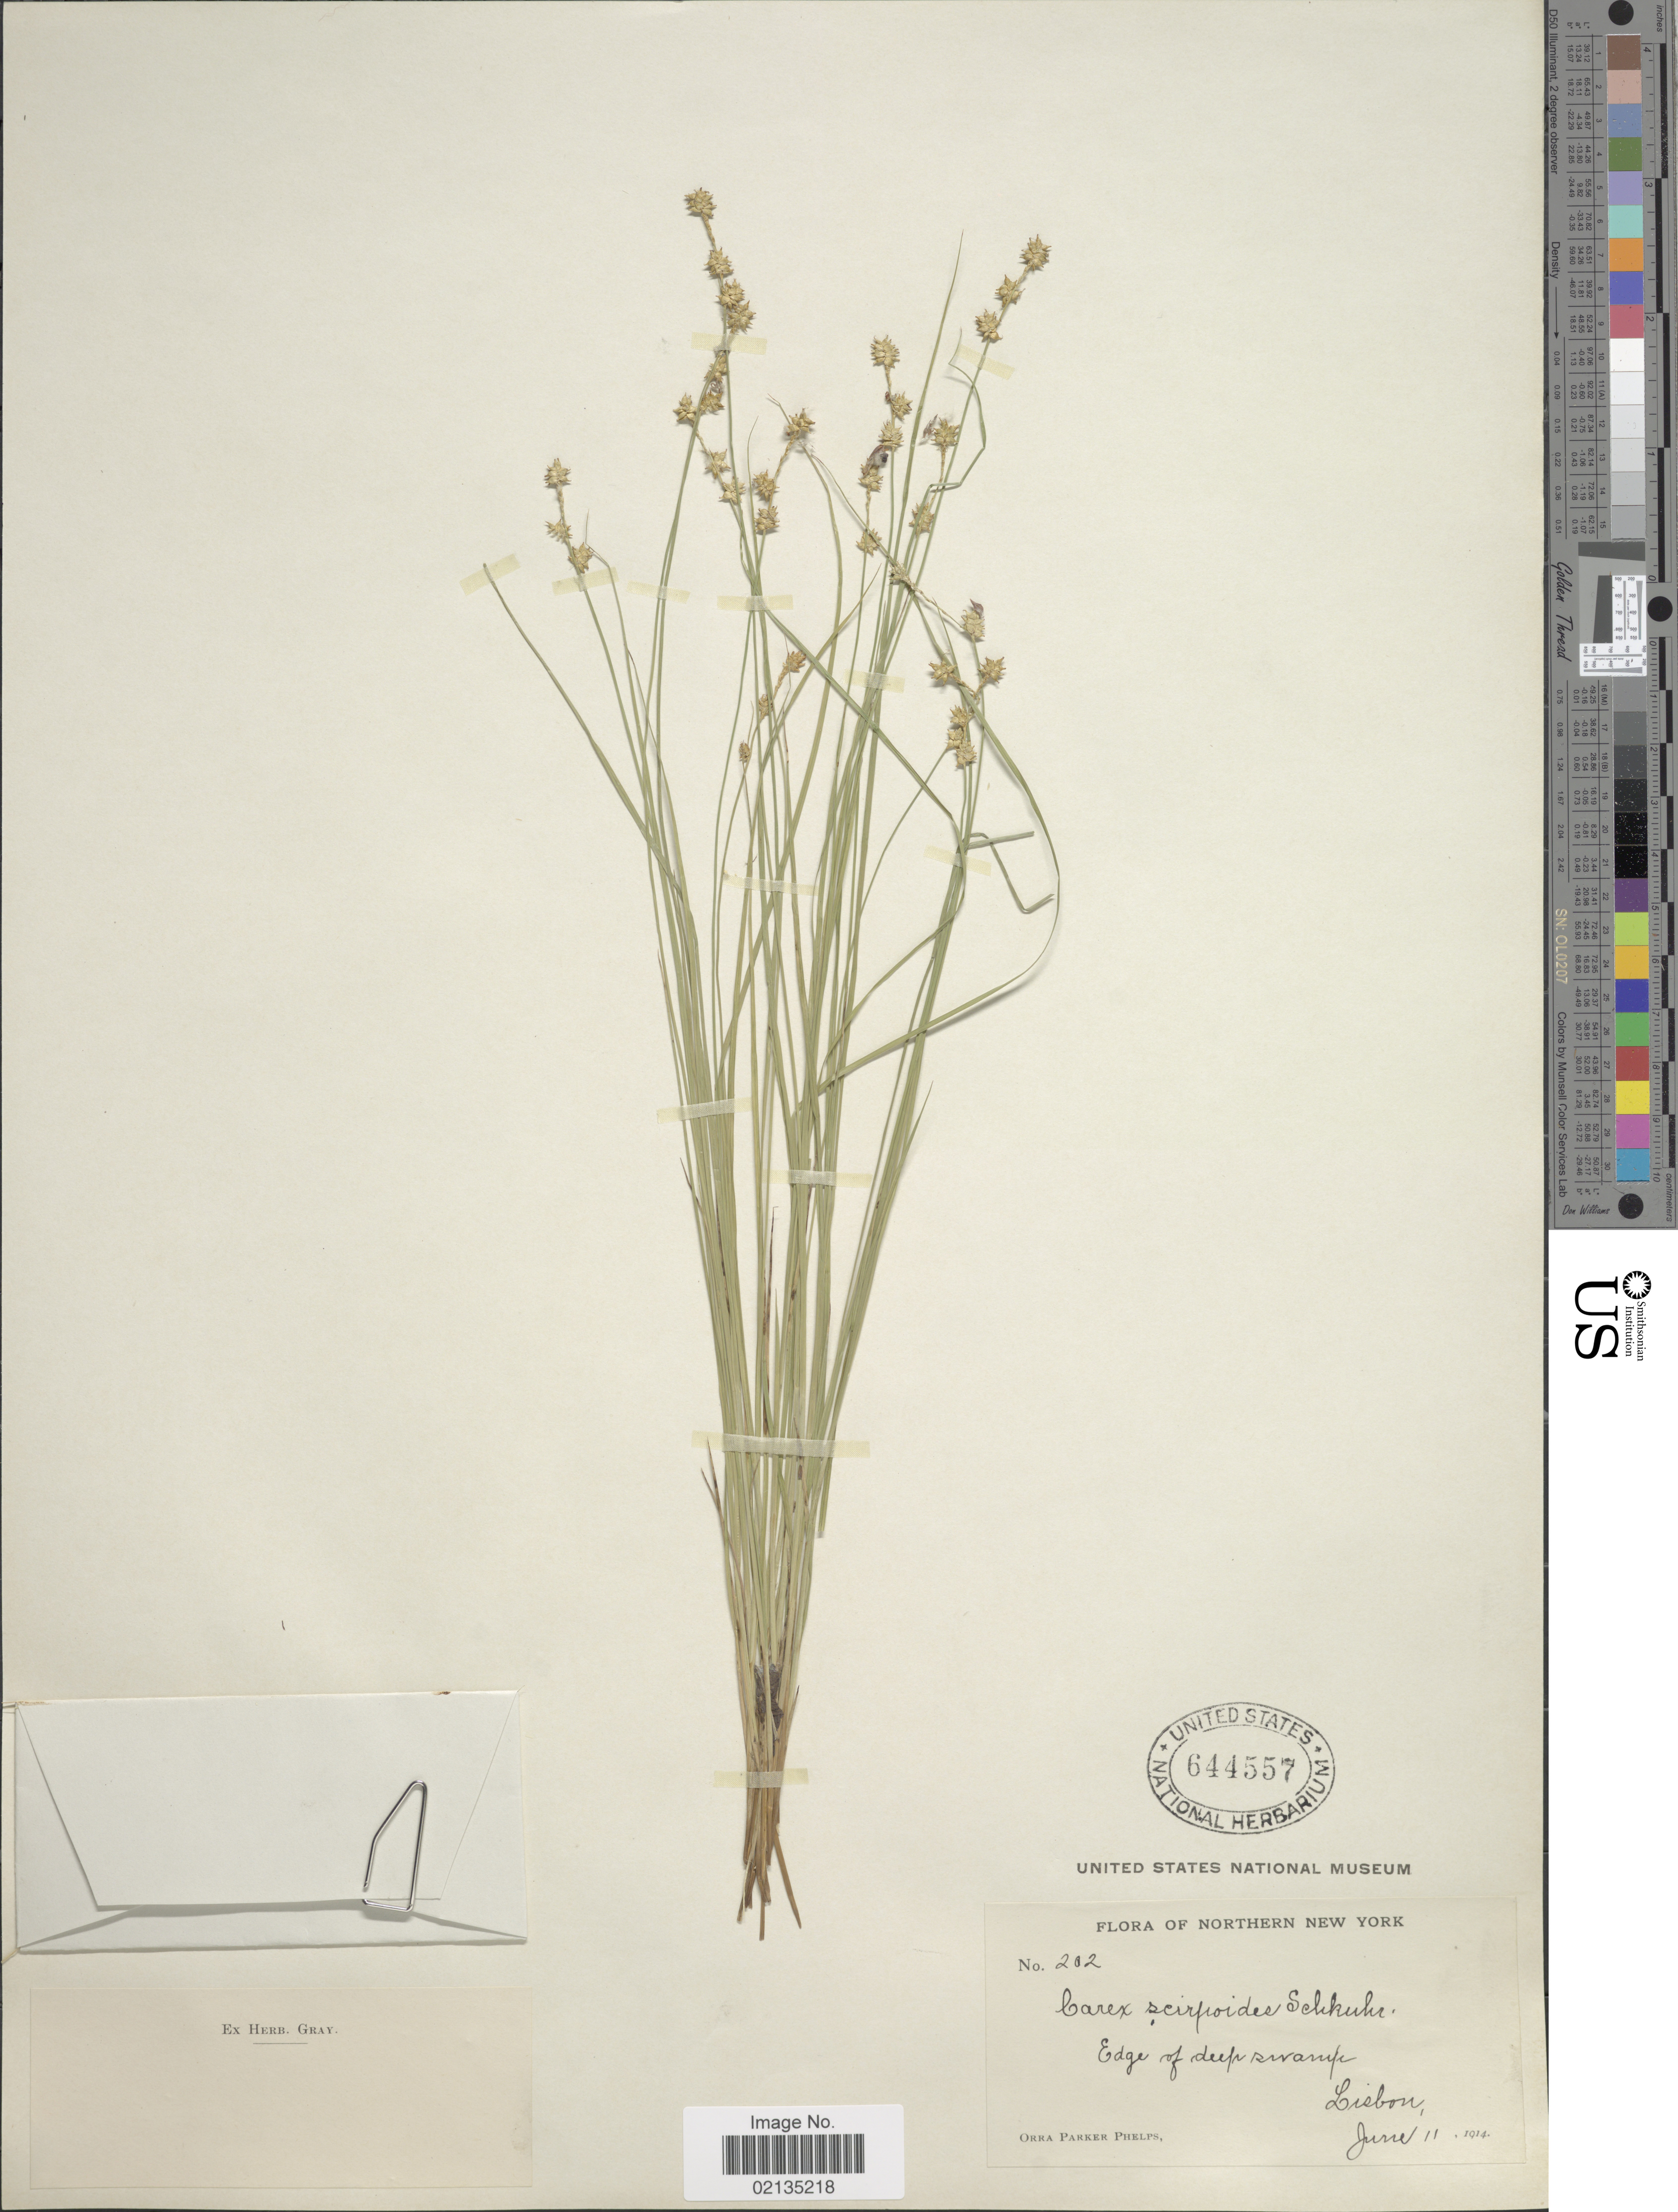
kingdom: Plantae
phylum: Tracheophyta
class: Liliopsida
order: Poales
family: Cyperaceae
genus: Carex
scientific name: Carex sterilis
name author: Willd.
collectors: O. P. Phelps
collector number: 202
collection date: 1914-06-11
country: United States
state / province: New York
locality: Northern New York, Edge of deep swamp, Lisbon.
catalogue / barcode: US 644557